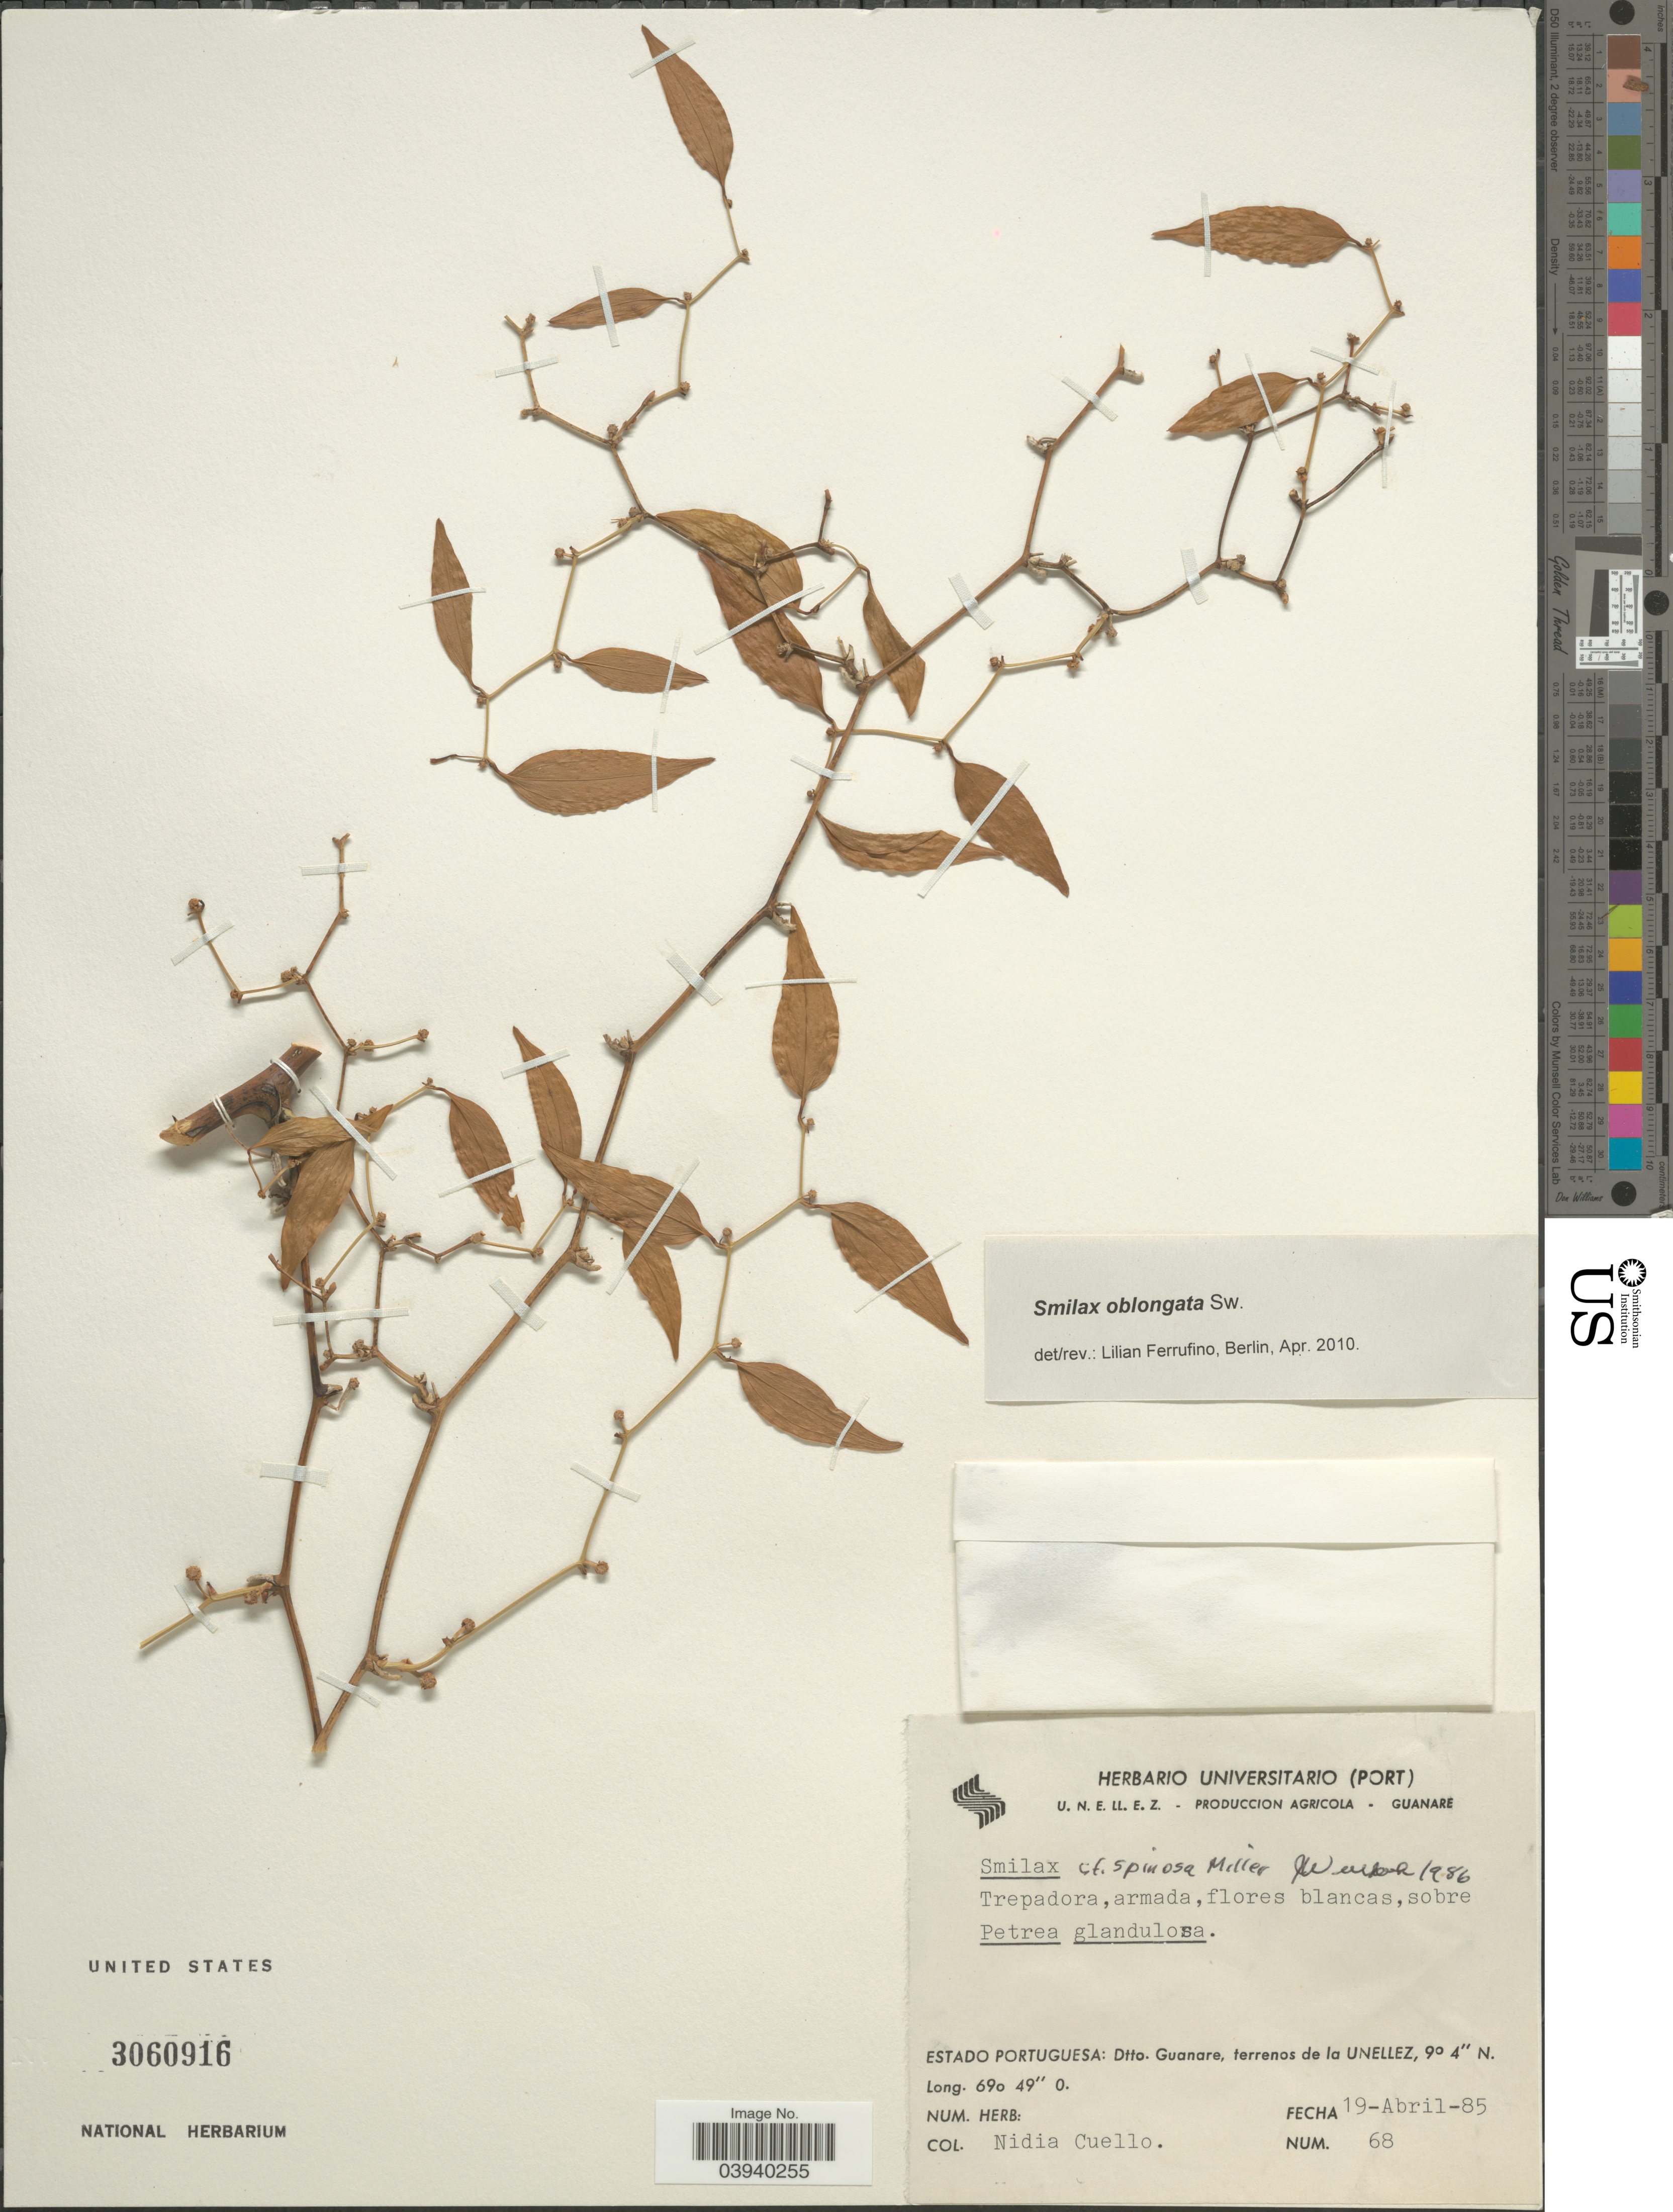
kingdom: Plantae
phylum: Tracheophyta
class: Liliopsida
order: Liliales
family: Smilacaceae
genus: Smilax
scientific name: Smilax oblongata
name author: Sw.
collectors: N. L. Cuello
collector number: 68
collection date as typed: Transcribed d/m/y: 19/4/85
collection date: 1985-04-19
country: Venezuela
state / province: Portuguesa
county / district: Guanare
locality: Terrenos de la UNELLEZ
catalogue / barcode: US 3060916